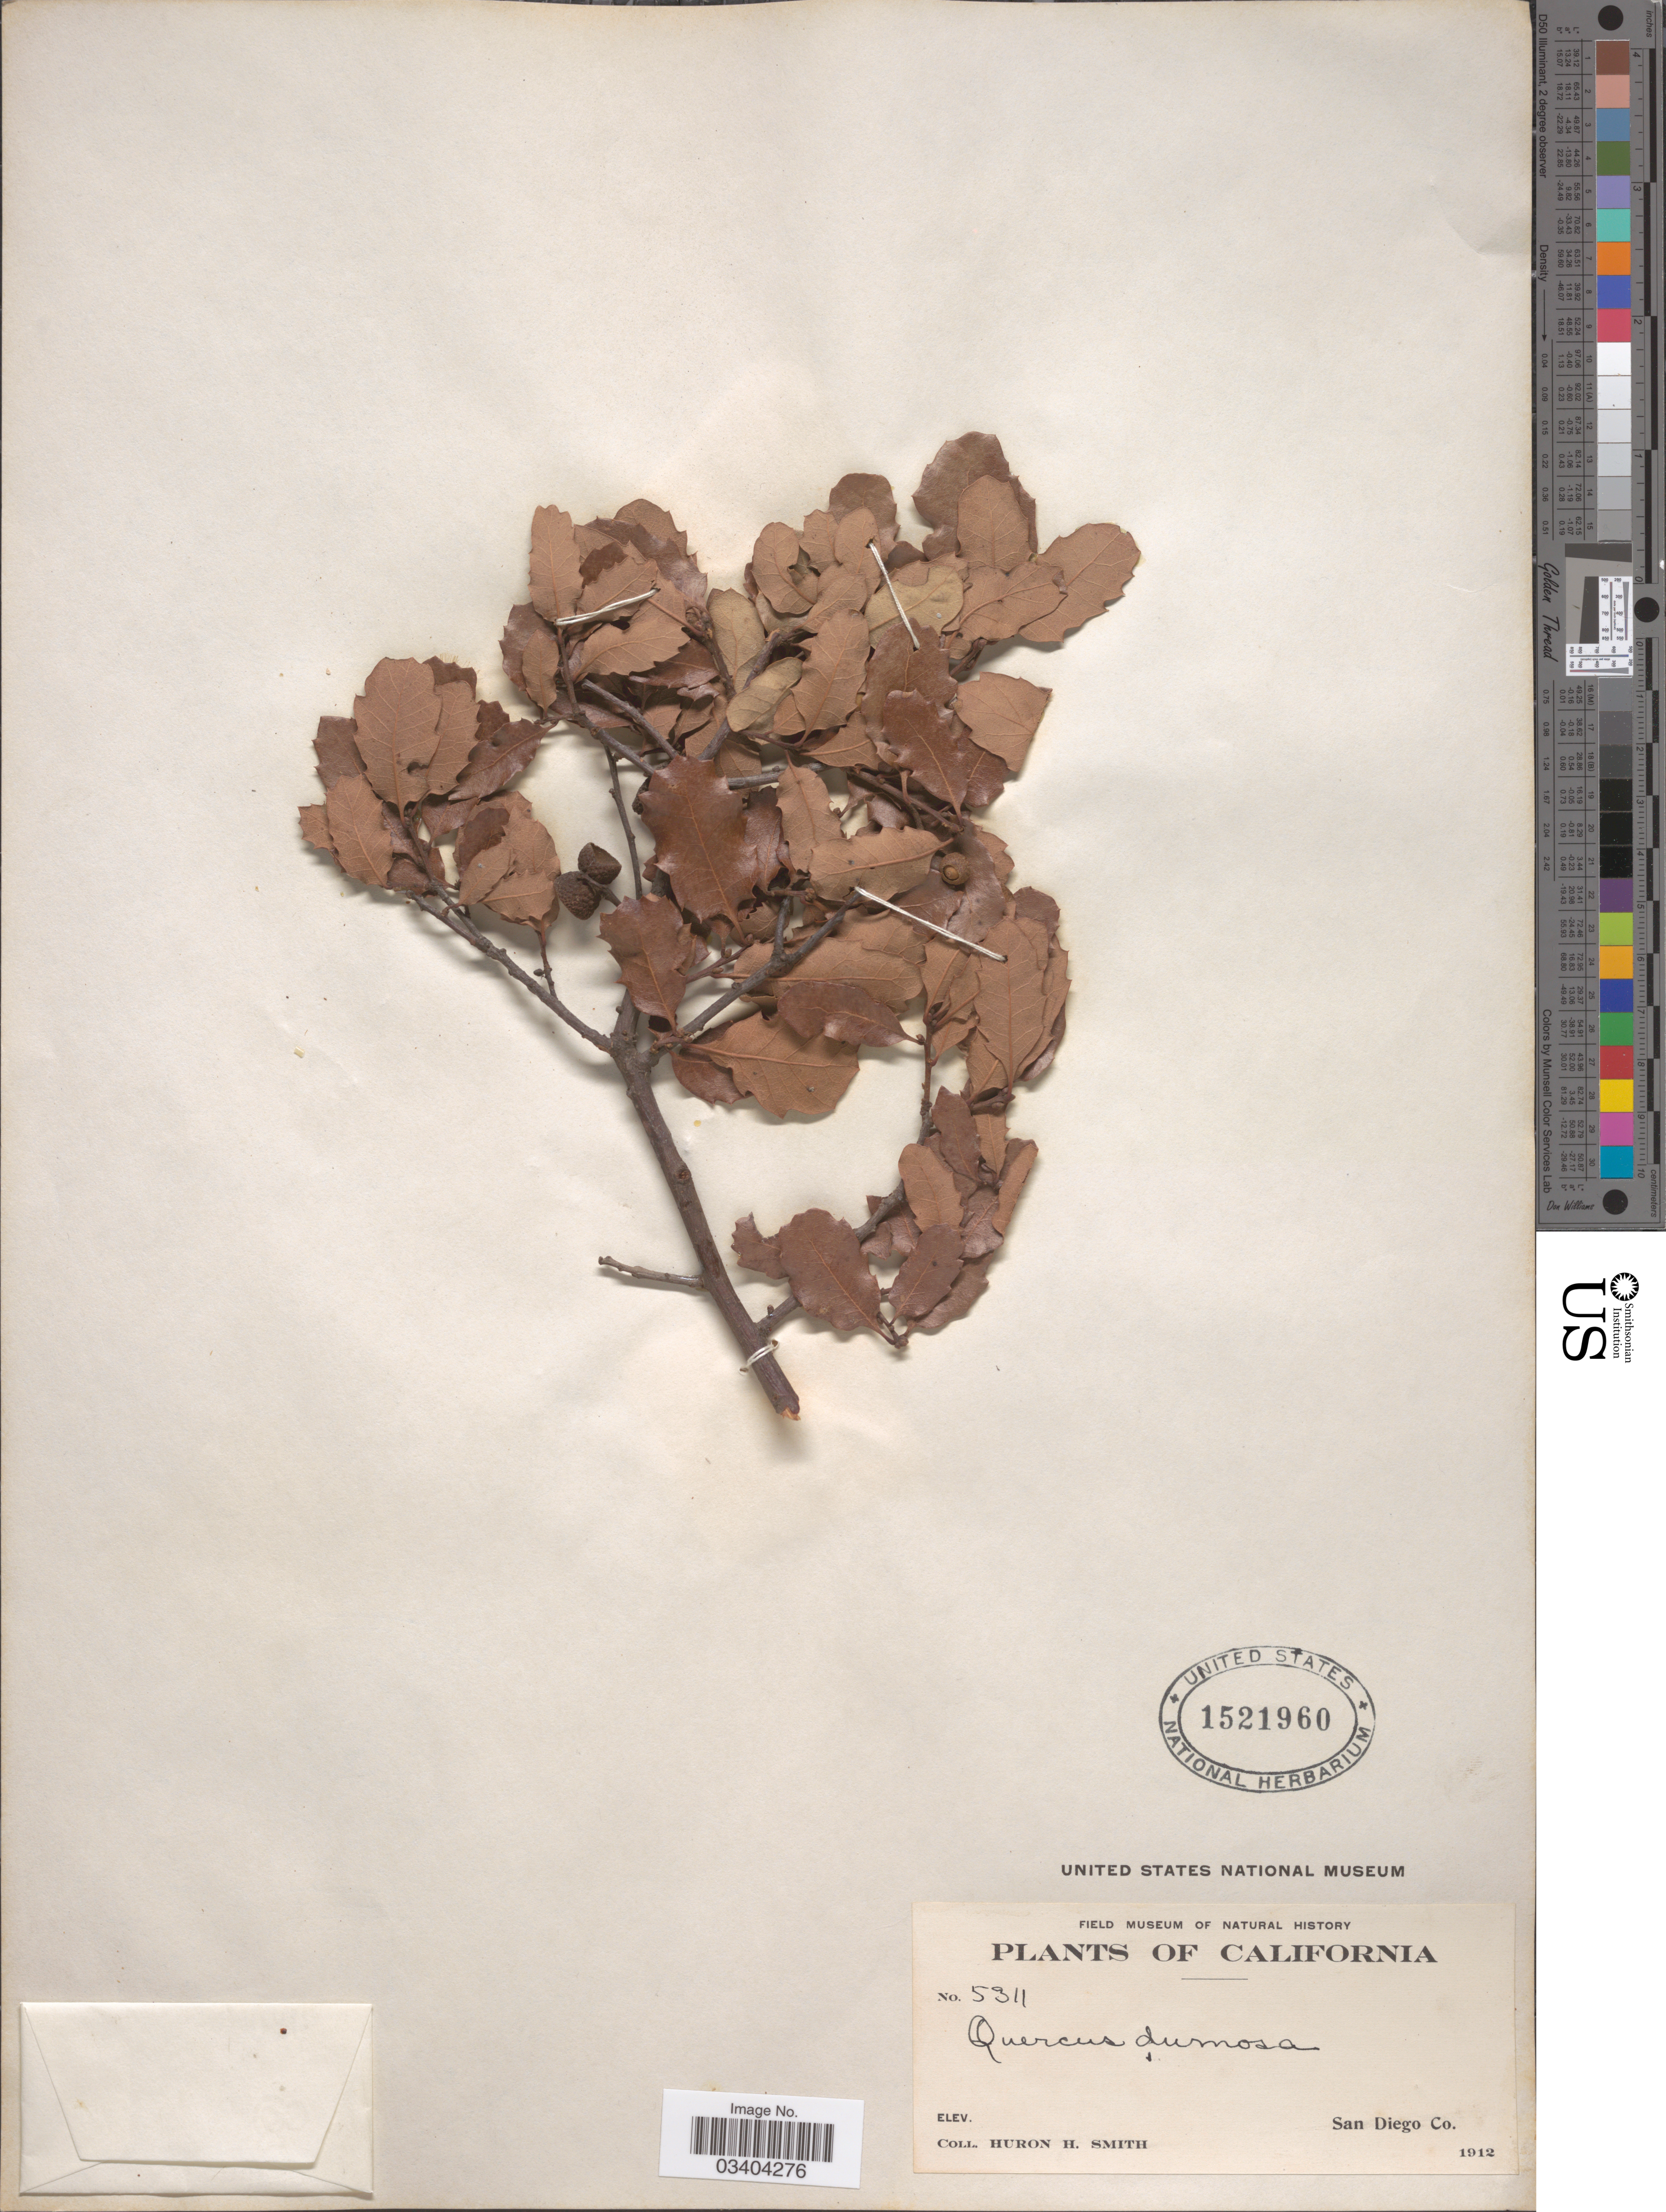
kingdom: Plantae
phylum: Tracheophyta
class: Magnoliopsida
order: Fagales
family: Fagaceae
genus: Quercus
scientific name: Quercus dumosa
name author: Nutt.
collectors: Huron H. Smith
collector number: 5311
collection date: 1912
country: United States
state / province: California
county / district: San Diego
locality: San Diego Co.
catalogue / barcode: US 1521960